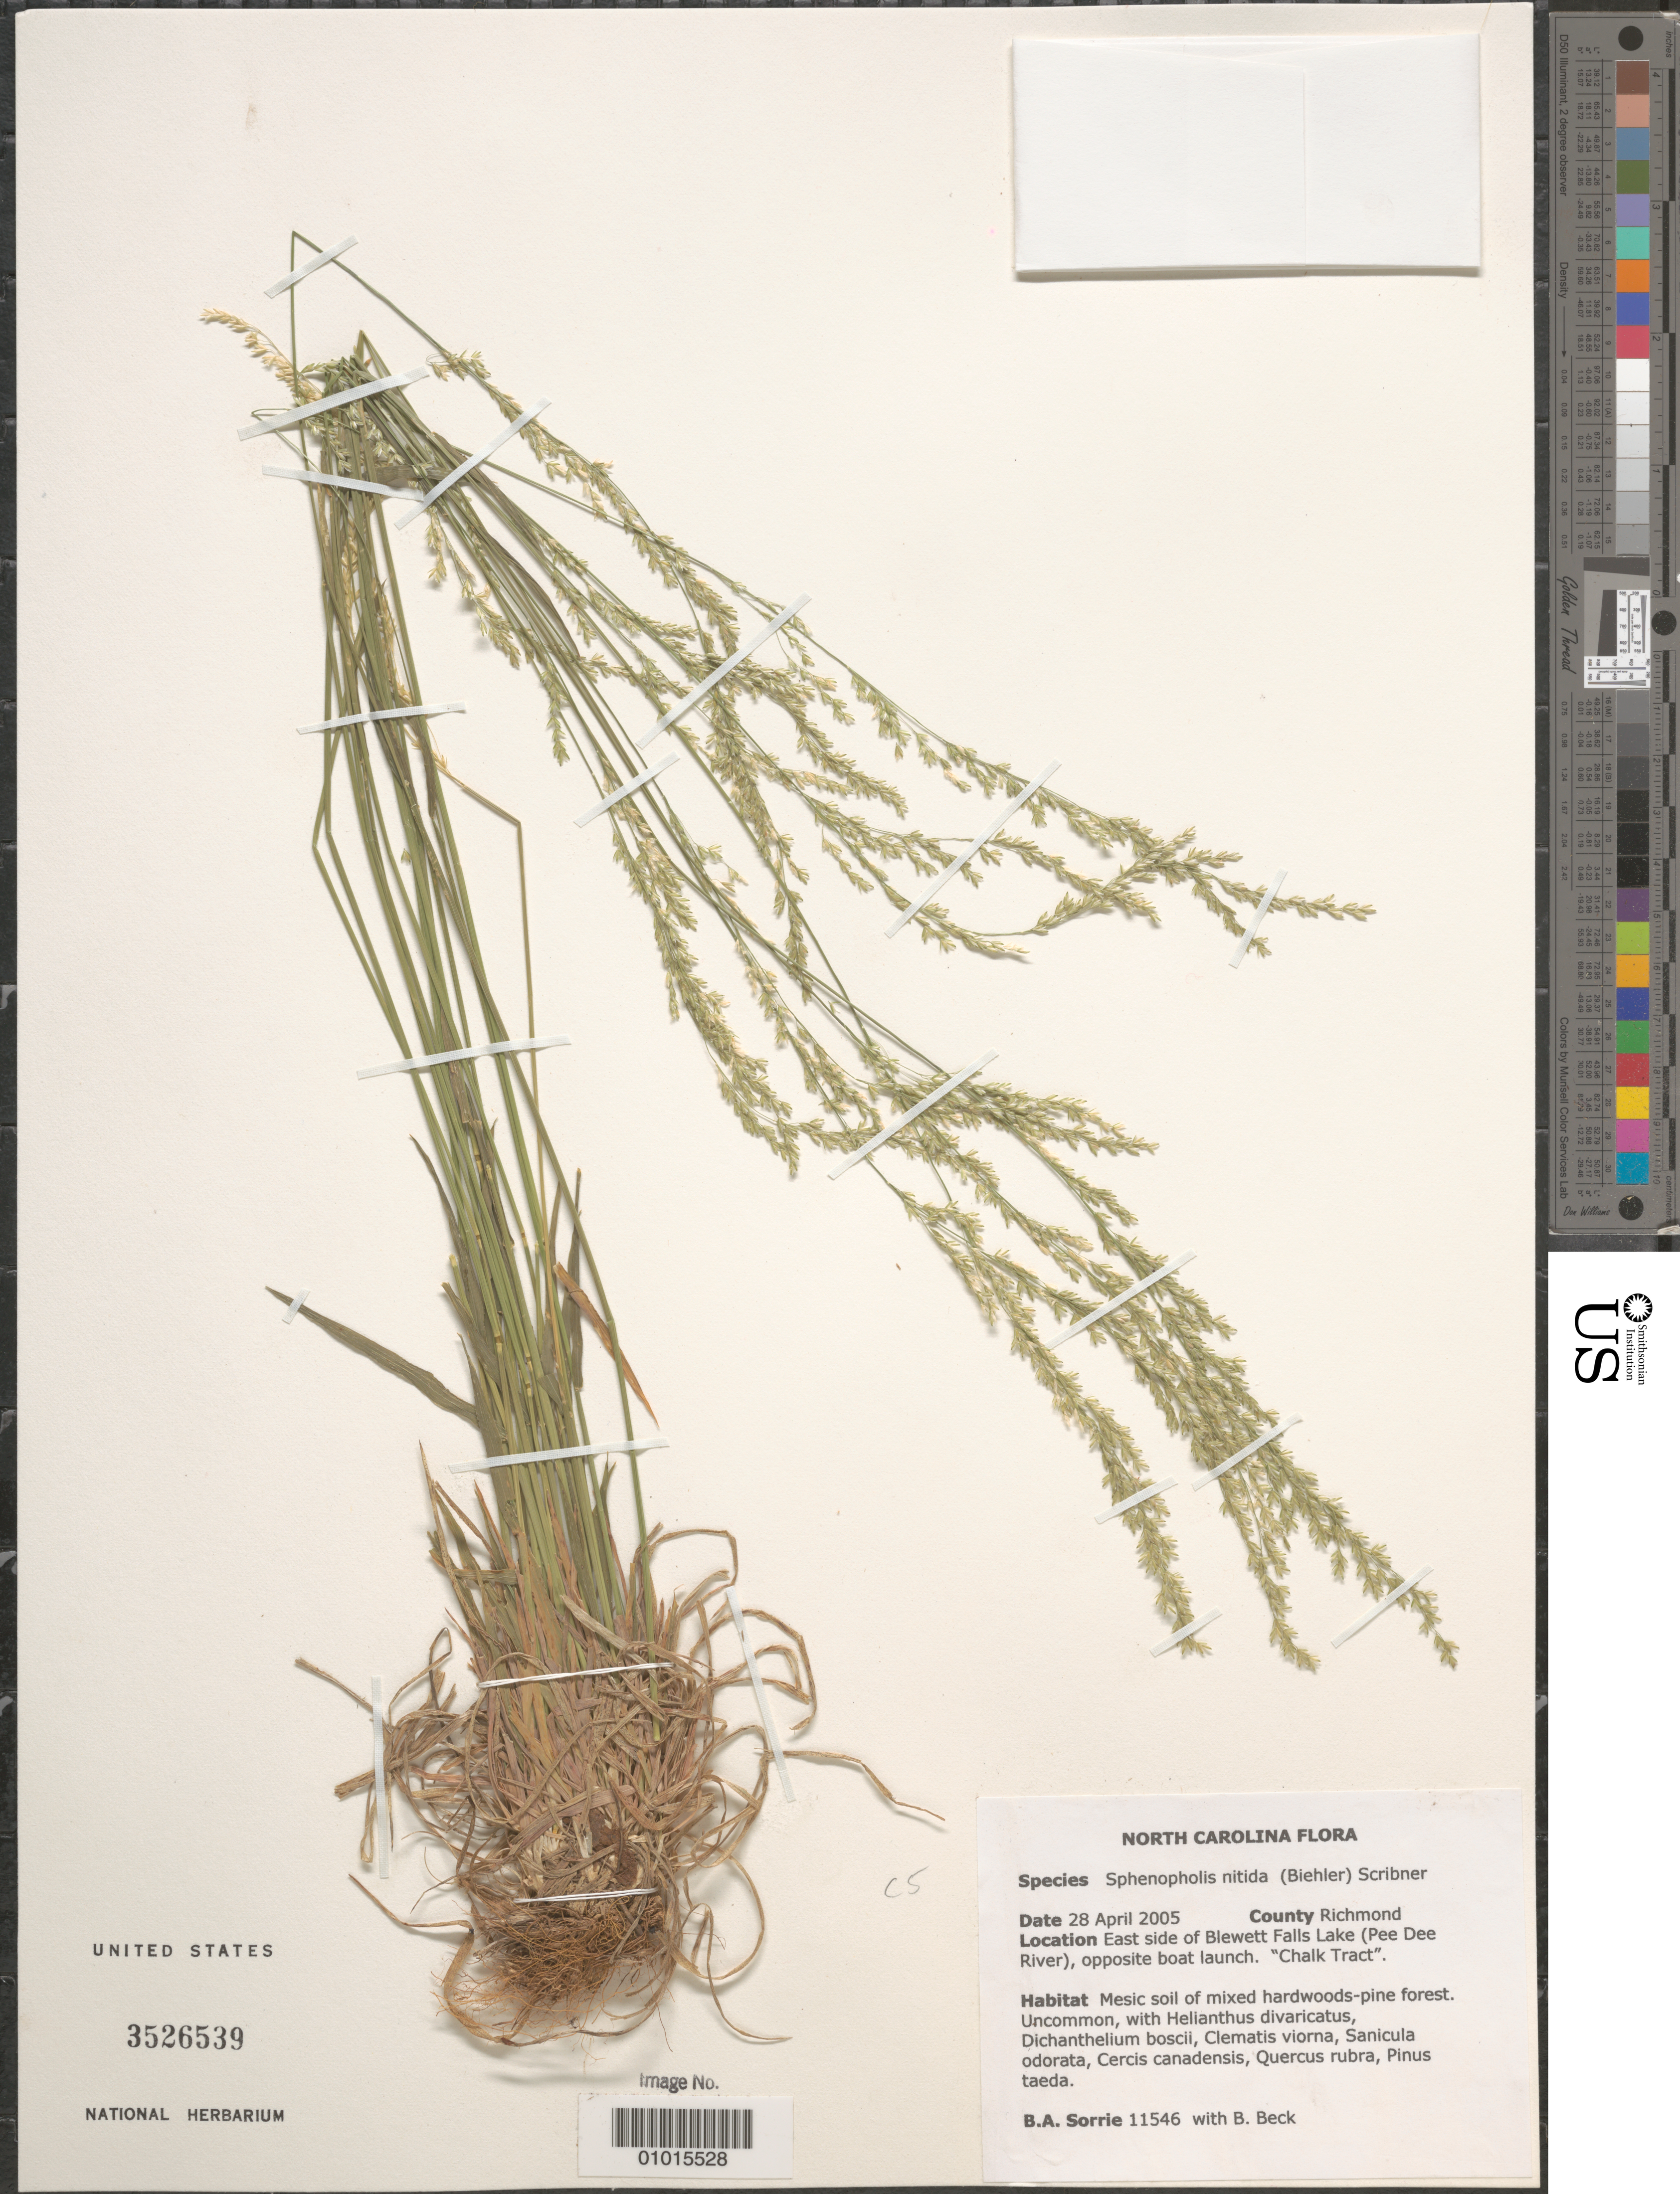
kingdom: Plantae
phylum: Tracheophyta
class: Liliopsida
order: Poales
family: Poaceae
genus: Sphenopholis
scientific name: Sphenopholis nitida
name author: (Biehler) Scribn.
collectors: B. Sorrie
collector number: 11546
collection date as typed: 28 Apr 2005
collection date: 2005-04-28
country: United States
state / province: North Carolina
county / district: Richmond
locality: East side of Blewett Falls Lake (Pee Dee River), opposite boat launch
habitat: Mesic soil of mixed hardwoods-pine forest. Uncommon.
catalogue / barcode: US 3526539